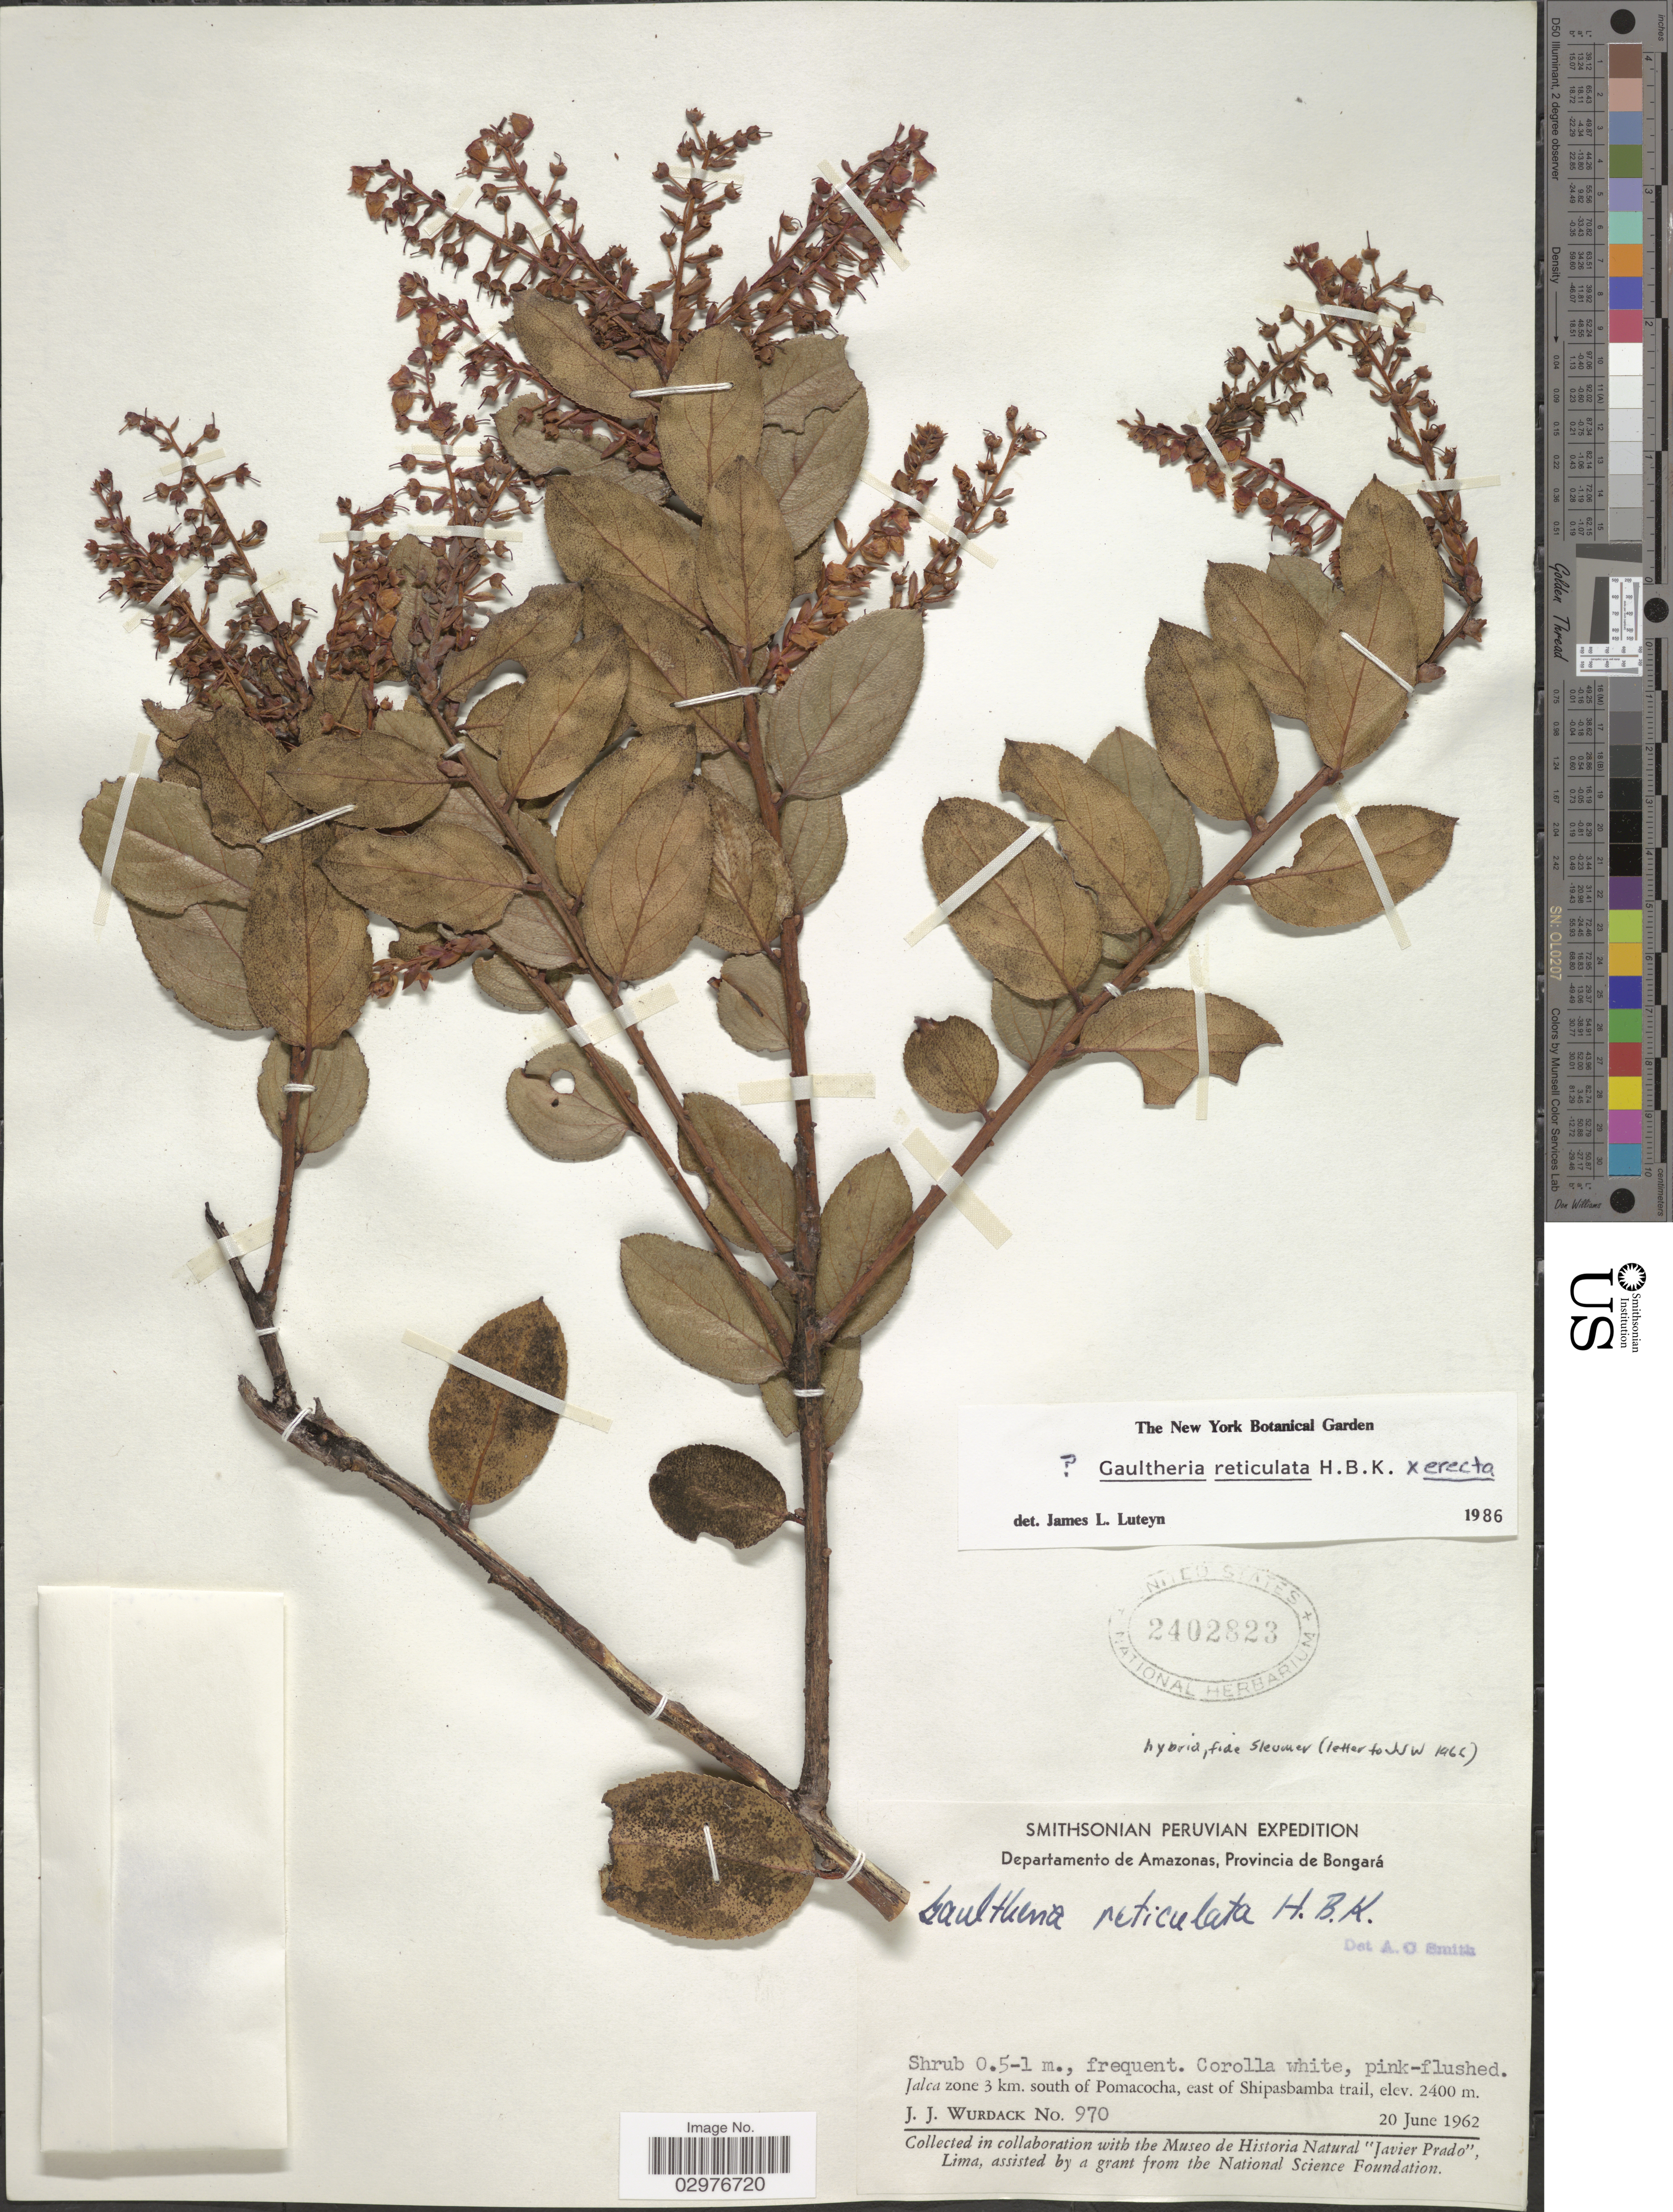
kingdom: Plantae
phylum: Tracheophyta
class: Magnoliopsida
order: Ericales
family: Ericaceae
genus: Gaultheria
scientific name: Gaultheria reticulata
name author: Kunth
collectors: J. J. Wurdack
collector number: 970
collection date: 1962-06-20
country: Peru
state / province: Amazonas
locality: Departamento de Amazonas, Provincia de Bongará. Jalca zone 3 km. south of Pomacocha, east of Shipasbamba trail.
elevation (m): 2400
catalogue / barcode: US 2402823